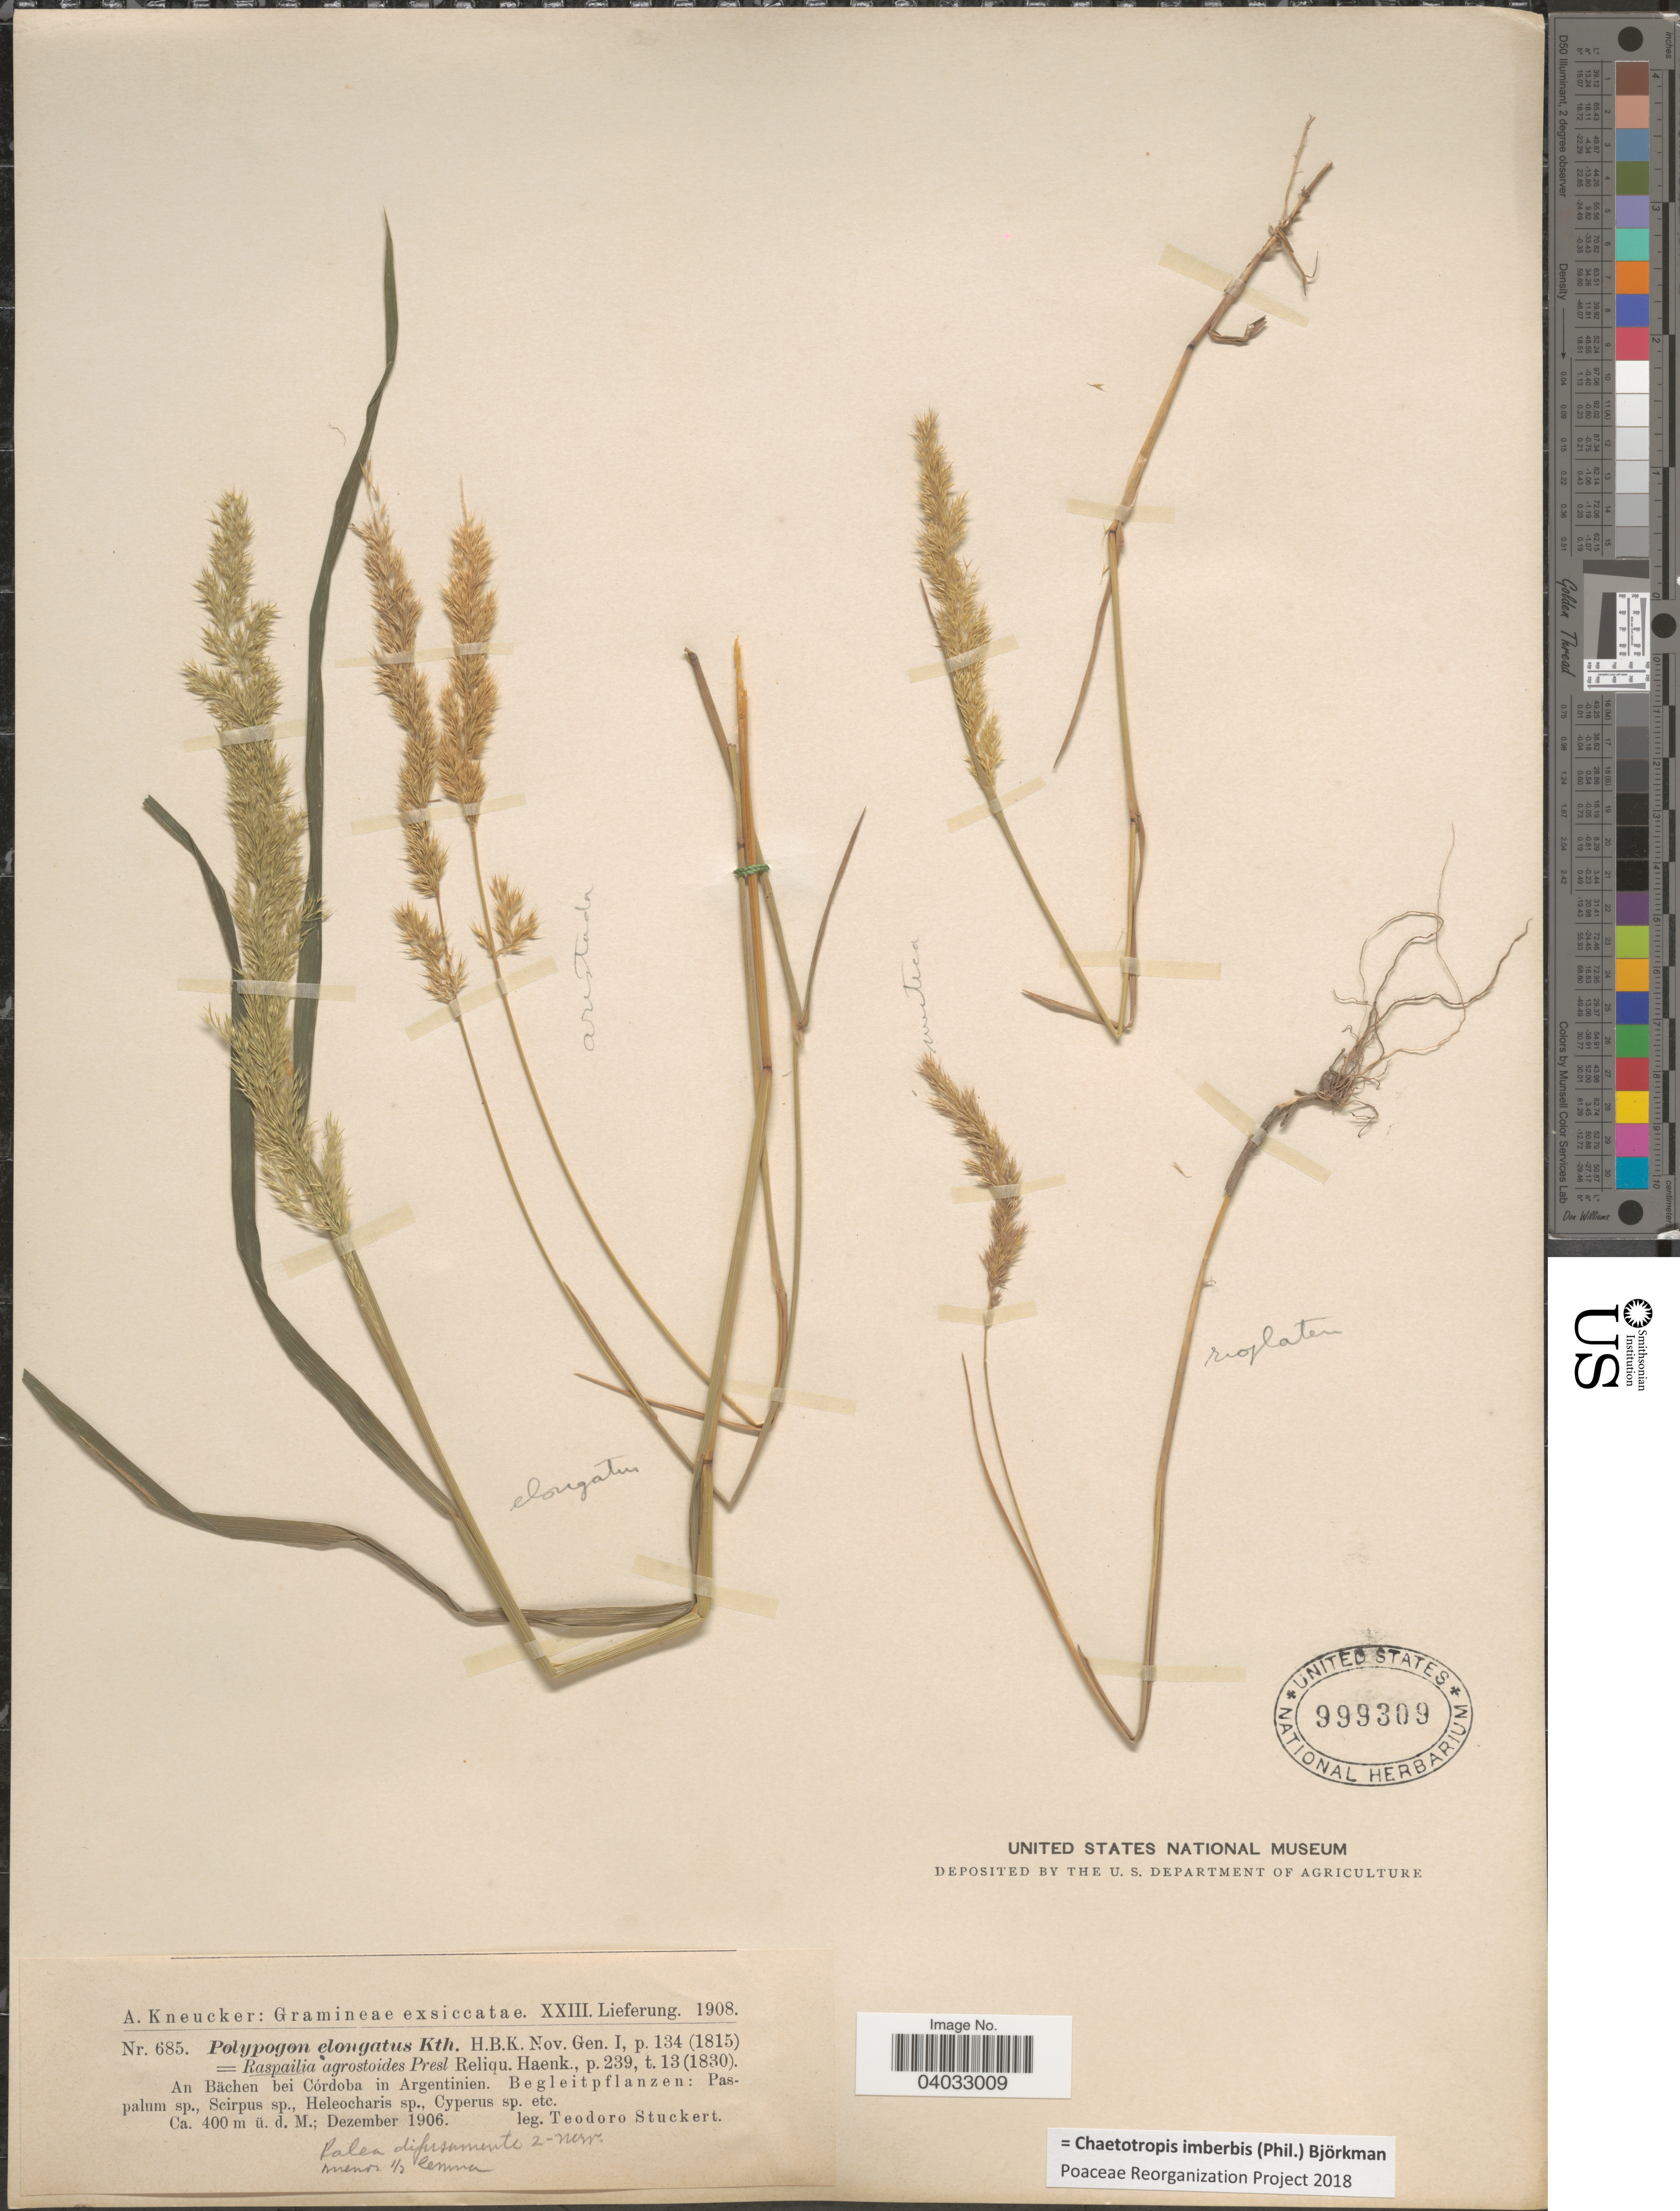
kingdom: Plantae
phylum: Tracheophyta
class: Liliopsida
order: Poales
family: Poaceae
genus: Chaetotropis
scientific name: Chaetotropis imberbis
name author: (Phil.) Björkman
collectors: T. Stuckert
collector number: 685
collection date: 1906-12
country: Argentina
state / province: Cordoba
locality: An Bächen bei Córdoba in Argentinien.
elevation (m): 400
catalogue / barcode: US 999309